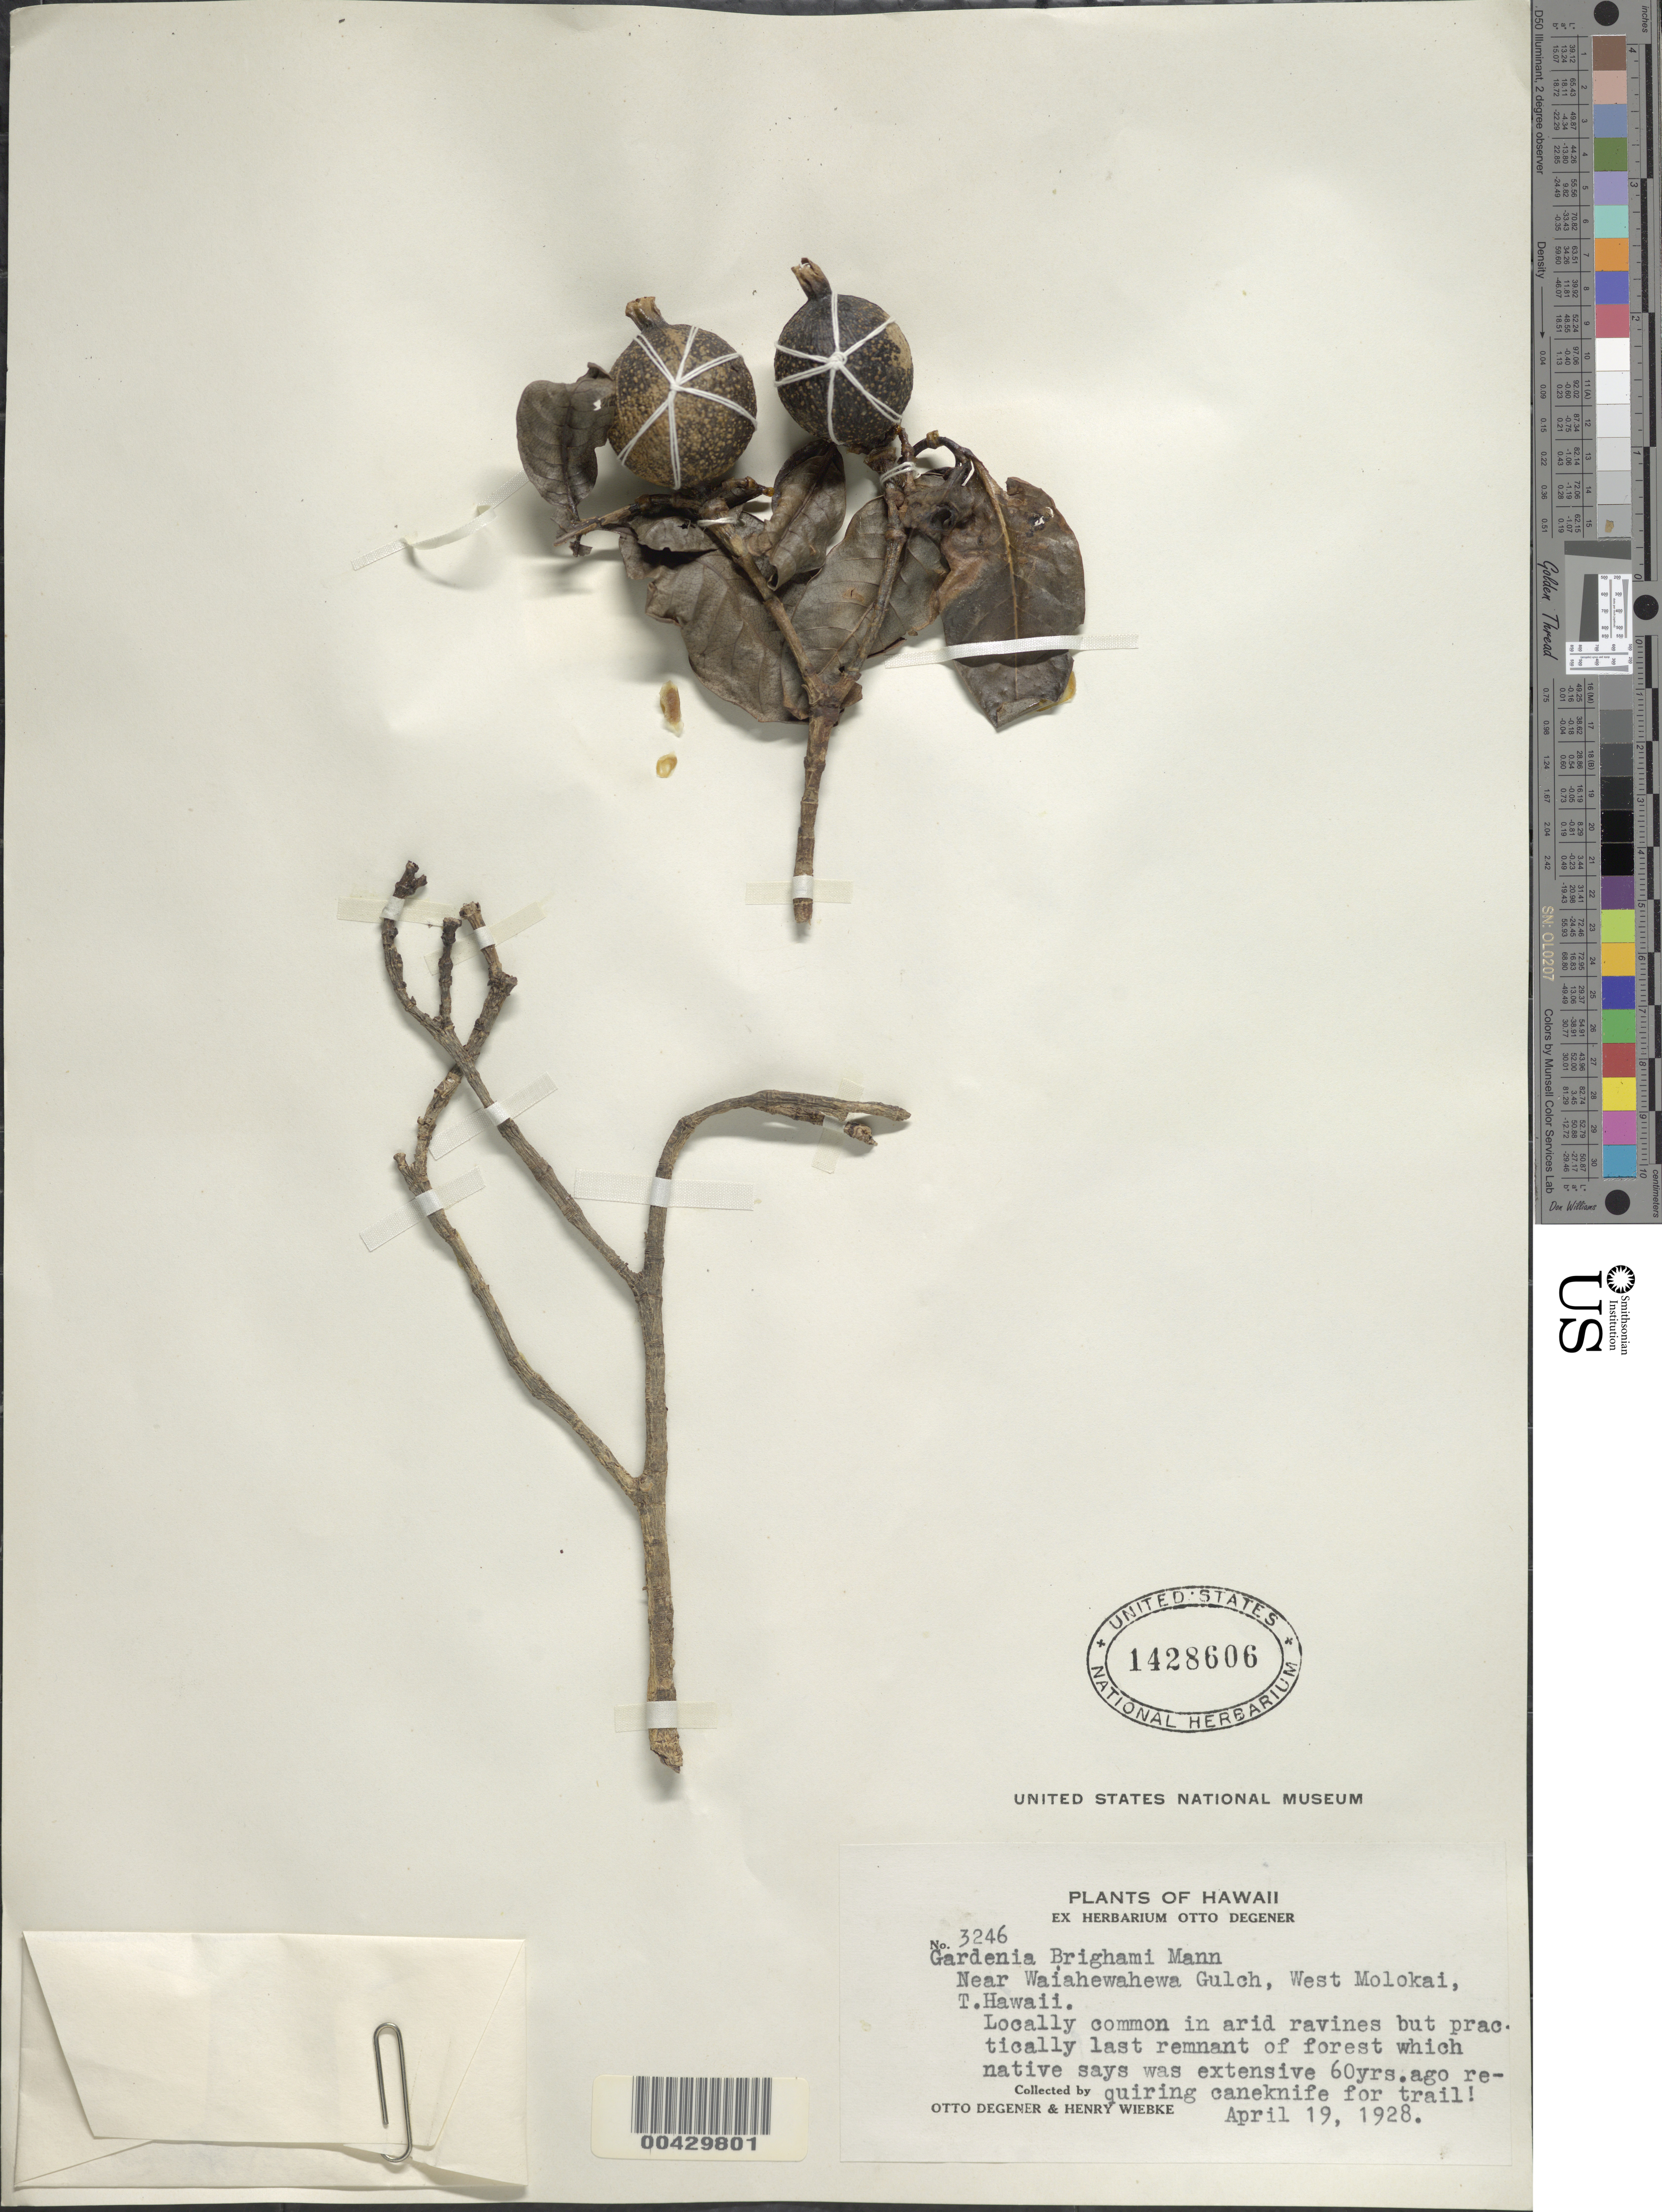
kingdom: Plantae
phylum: Tracheophyta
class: Magnoliopsida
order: Gentianales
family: Rubiaceae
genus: Gardenia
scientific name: Gardenia brighamii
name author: H. Mann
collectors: O. Degener & H. Wiebke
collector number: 3246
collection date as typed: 19 Apr 1928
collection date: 1928-04-19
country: United States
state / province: Hawaii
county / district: Maui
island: Moloka'i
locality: Near Waiahewahewa Gulch, W Molokai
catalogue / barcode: US 1428606